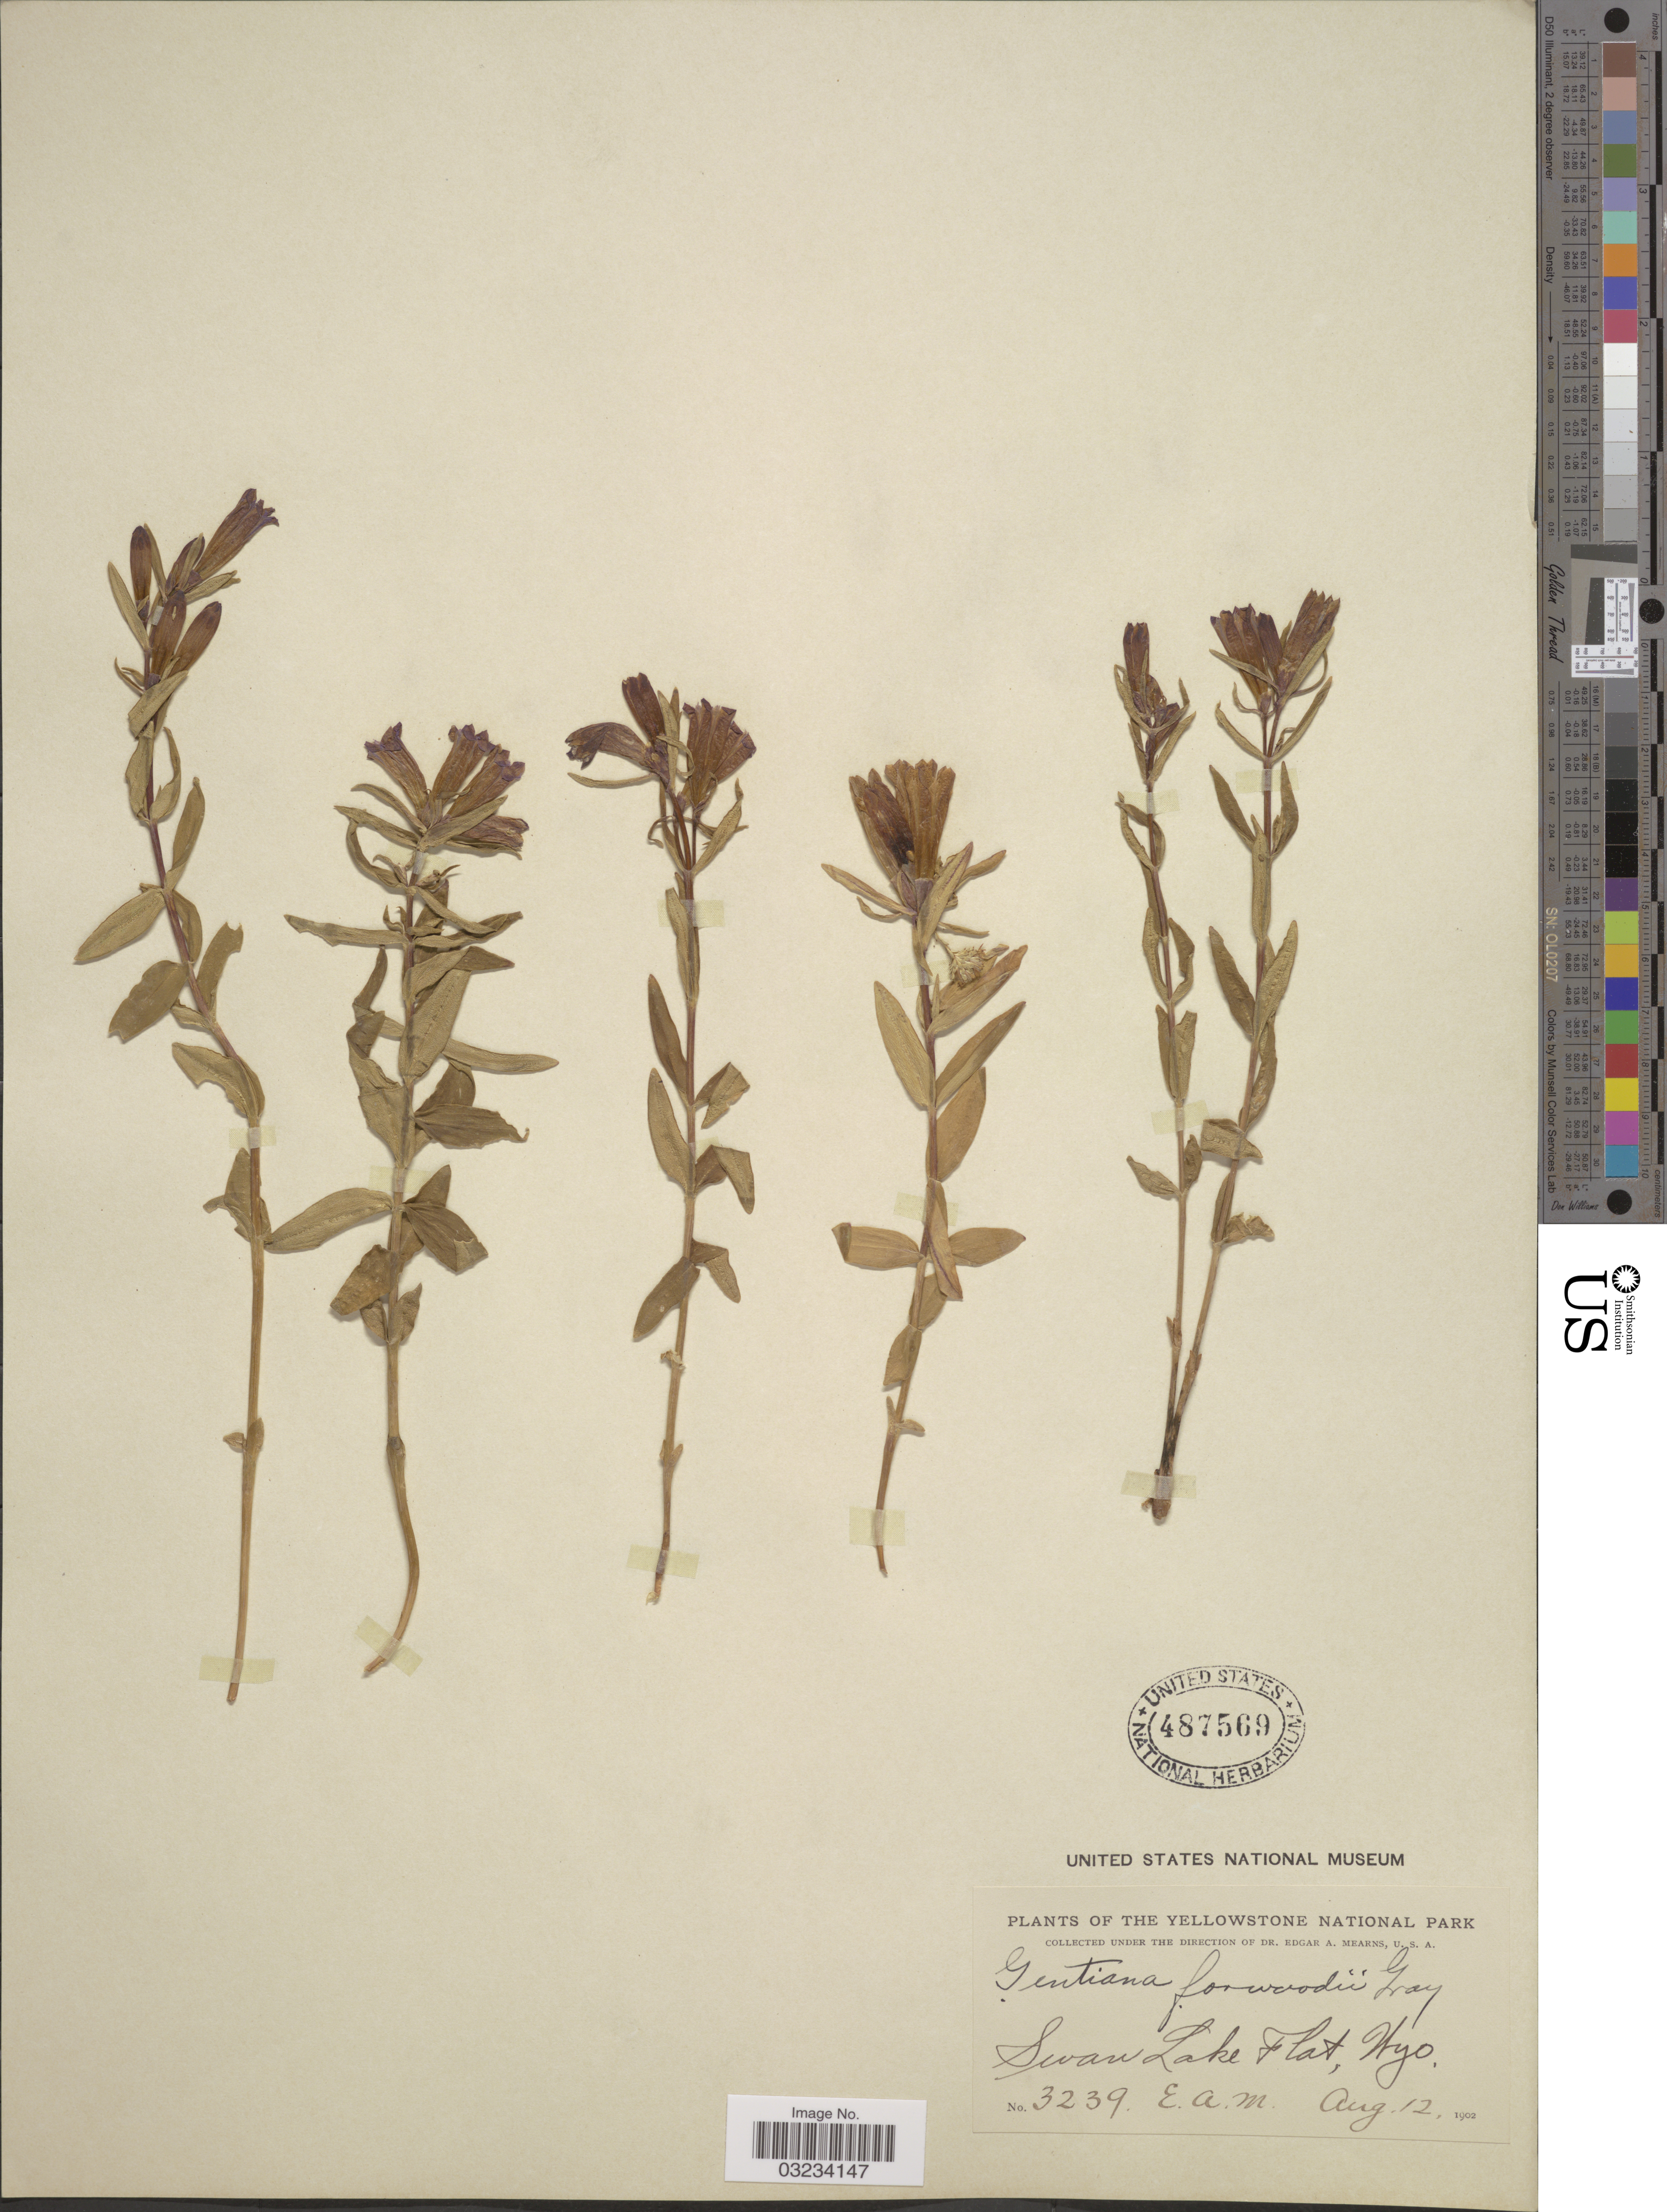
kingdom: Plantae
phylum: Tracheophyta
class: Magnoliopsida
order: Gentianales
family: Gentianaceae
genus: Gentiana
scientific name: Gentiana forwoodii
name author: A. Gray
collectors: E. A. Mearns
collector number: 3239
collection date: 1902-08-12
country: United States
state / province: Wyoming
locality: The Yellowstone National Park, Swan Lake Flat.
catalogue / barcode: US 487569